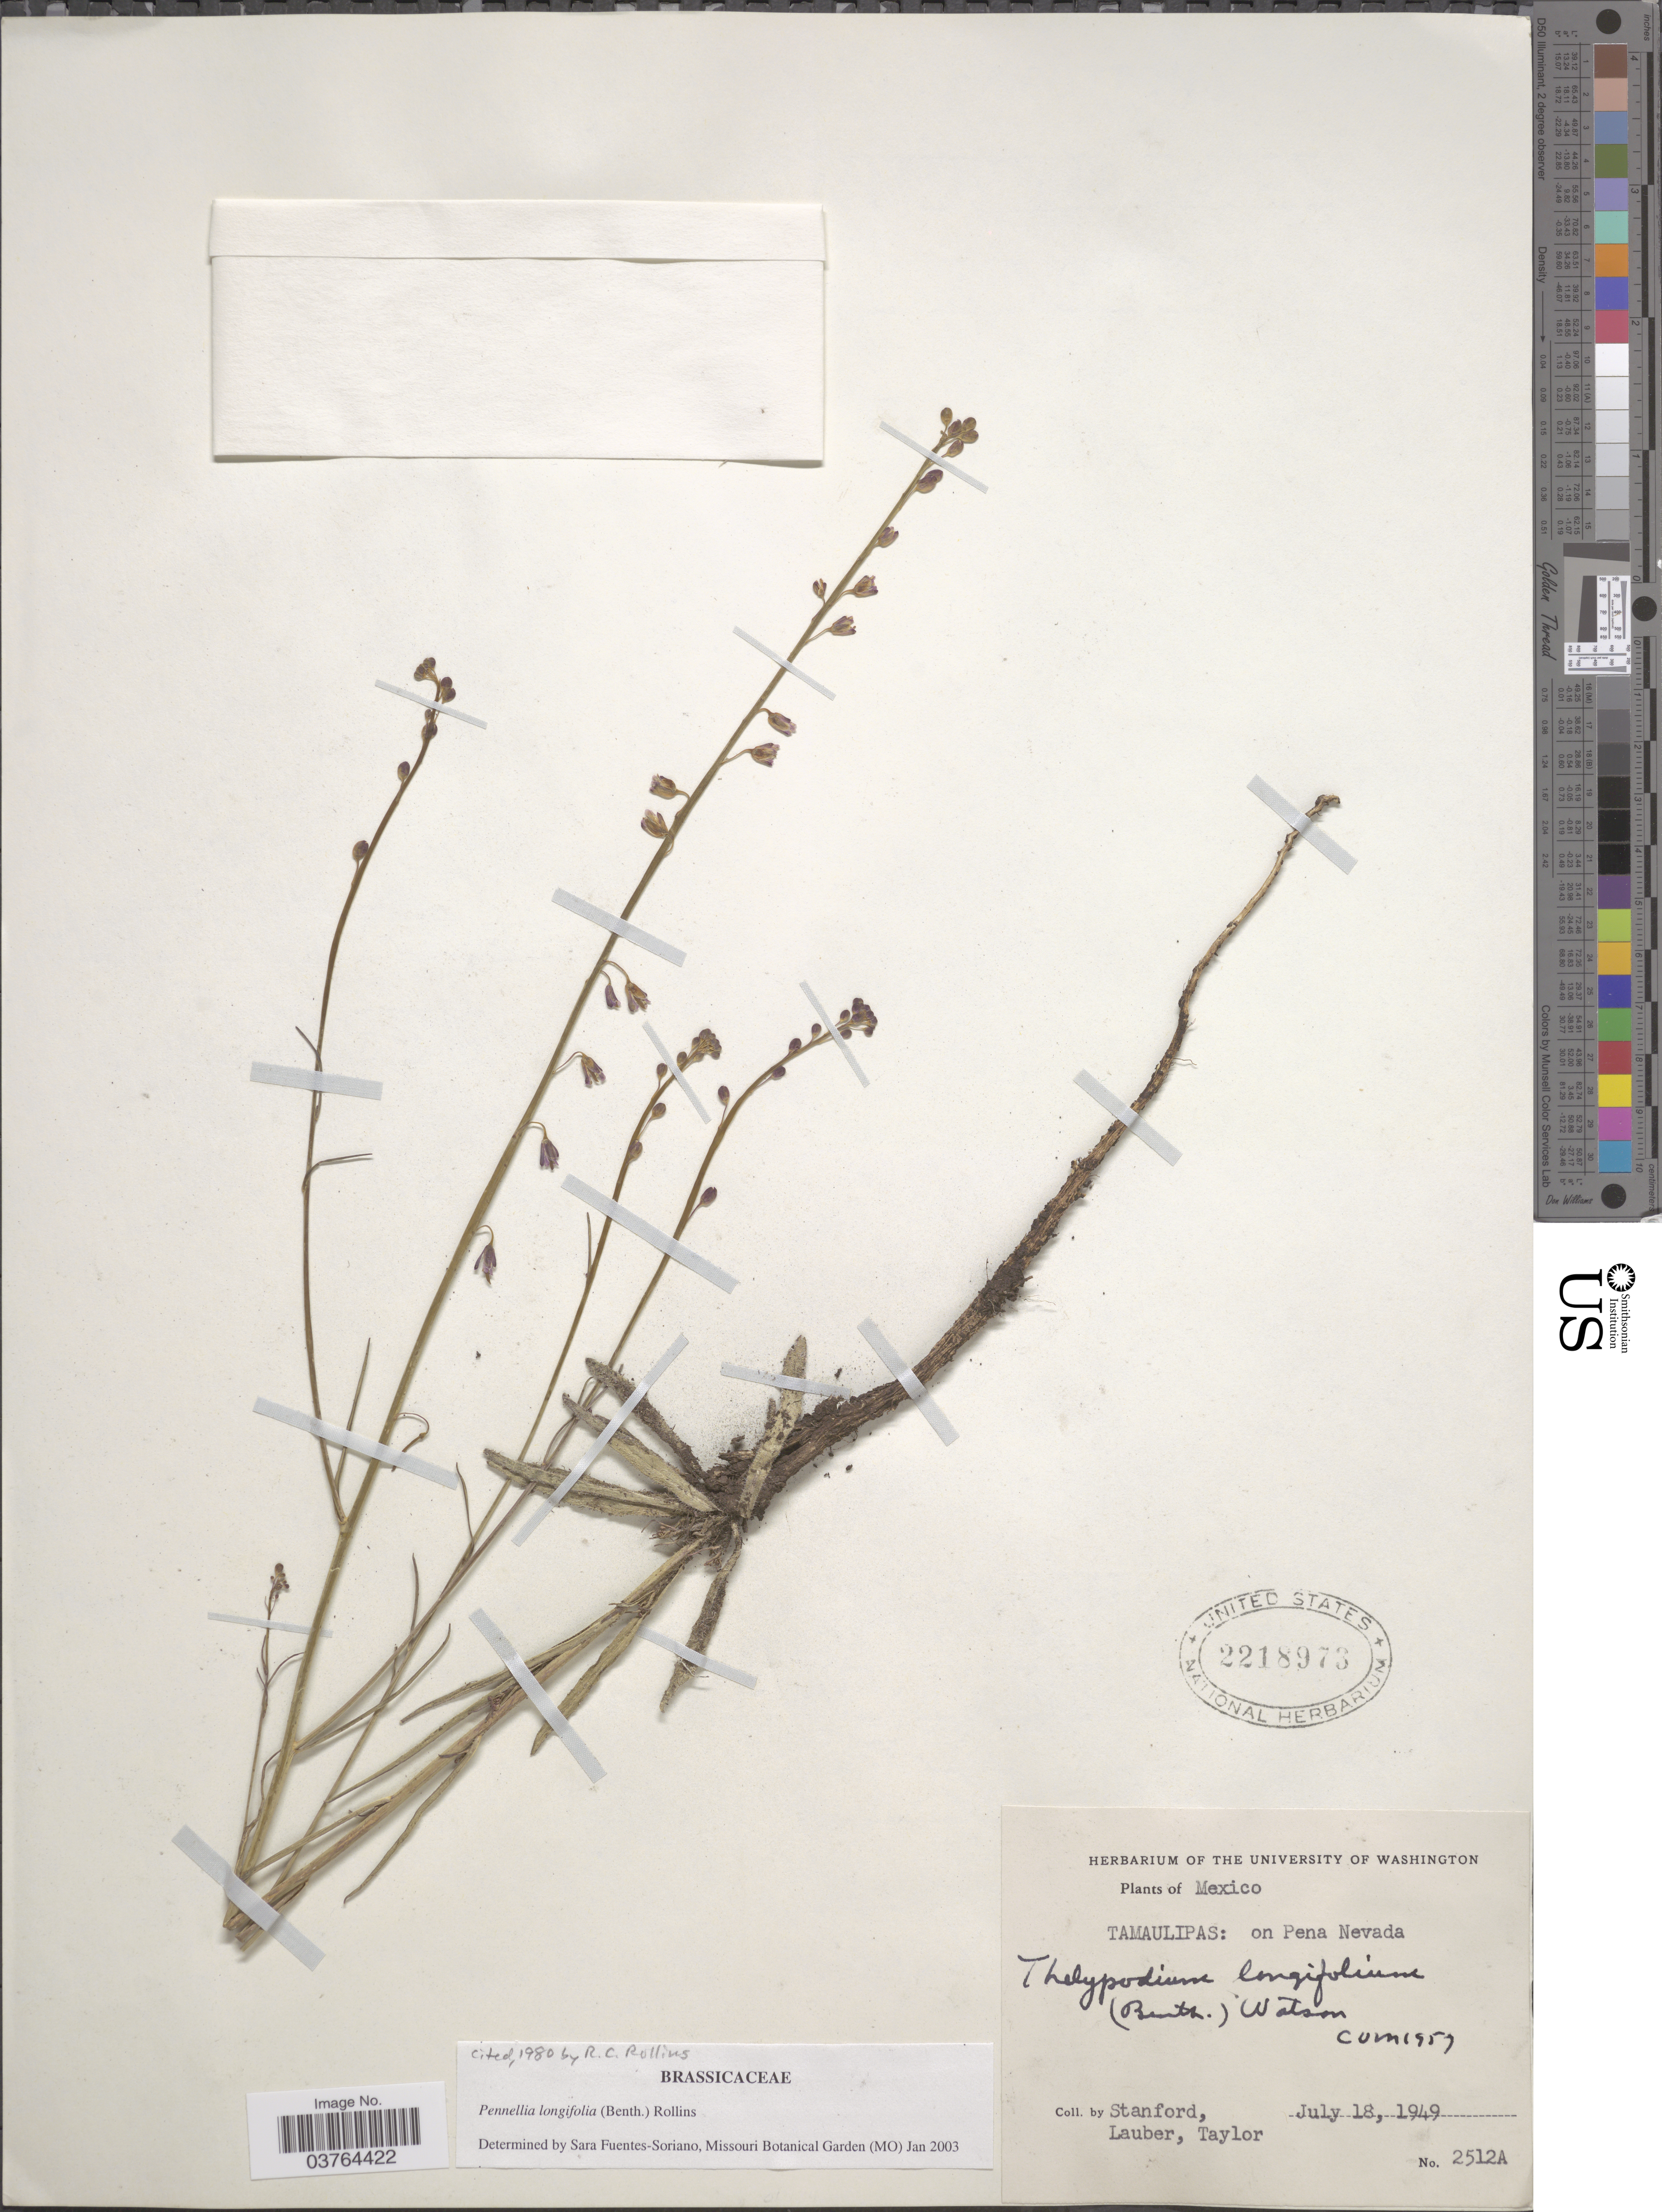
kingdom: Plantae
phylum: Tracheophyta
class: Magnoliopsida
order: Brassicales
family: Brassicaceae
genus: Pennellia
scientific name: Pennellia longifolia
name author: (Benth.) Rollins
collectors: -. Stanford, Lauber, -- & -- Taylor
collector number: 2512A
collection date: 1949-07-18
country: Mexico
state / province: Tamaulipas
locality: On Pena Nevada.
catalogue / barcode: US 2218973